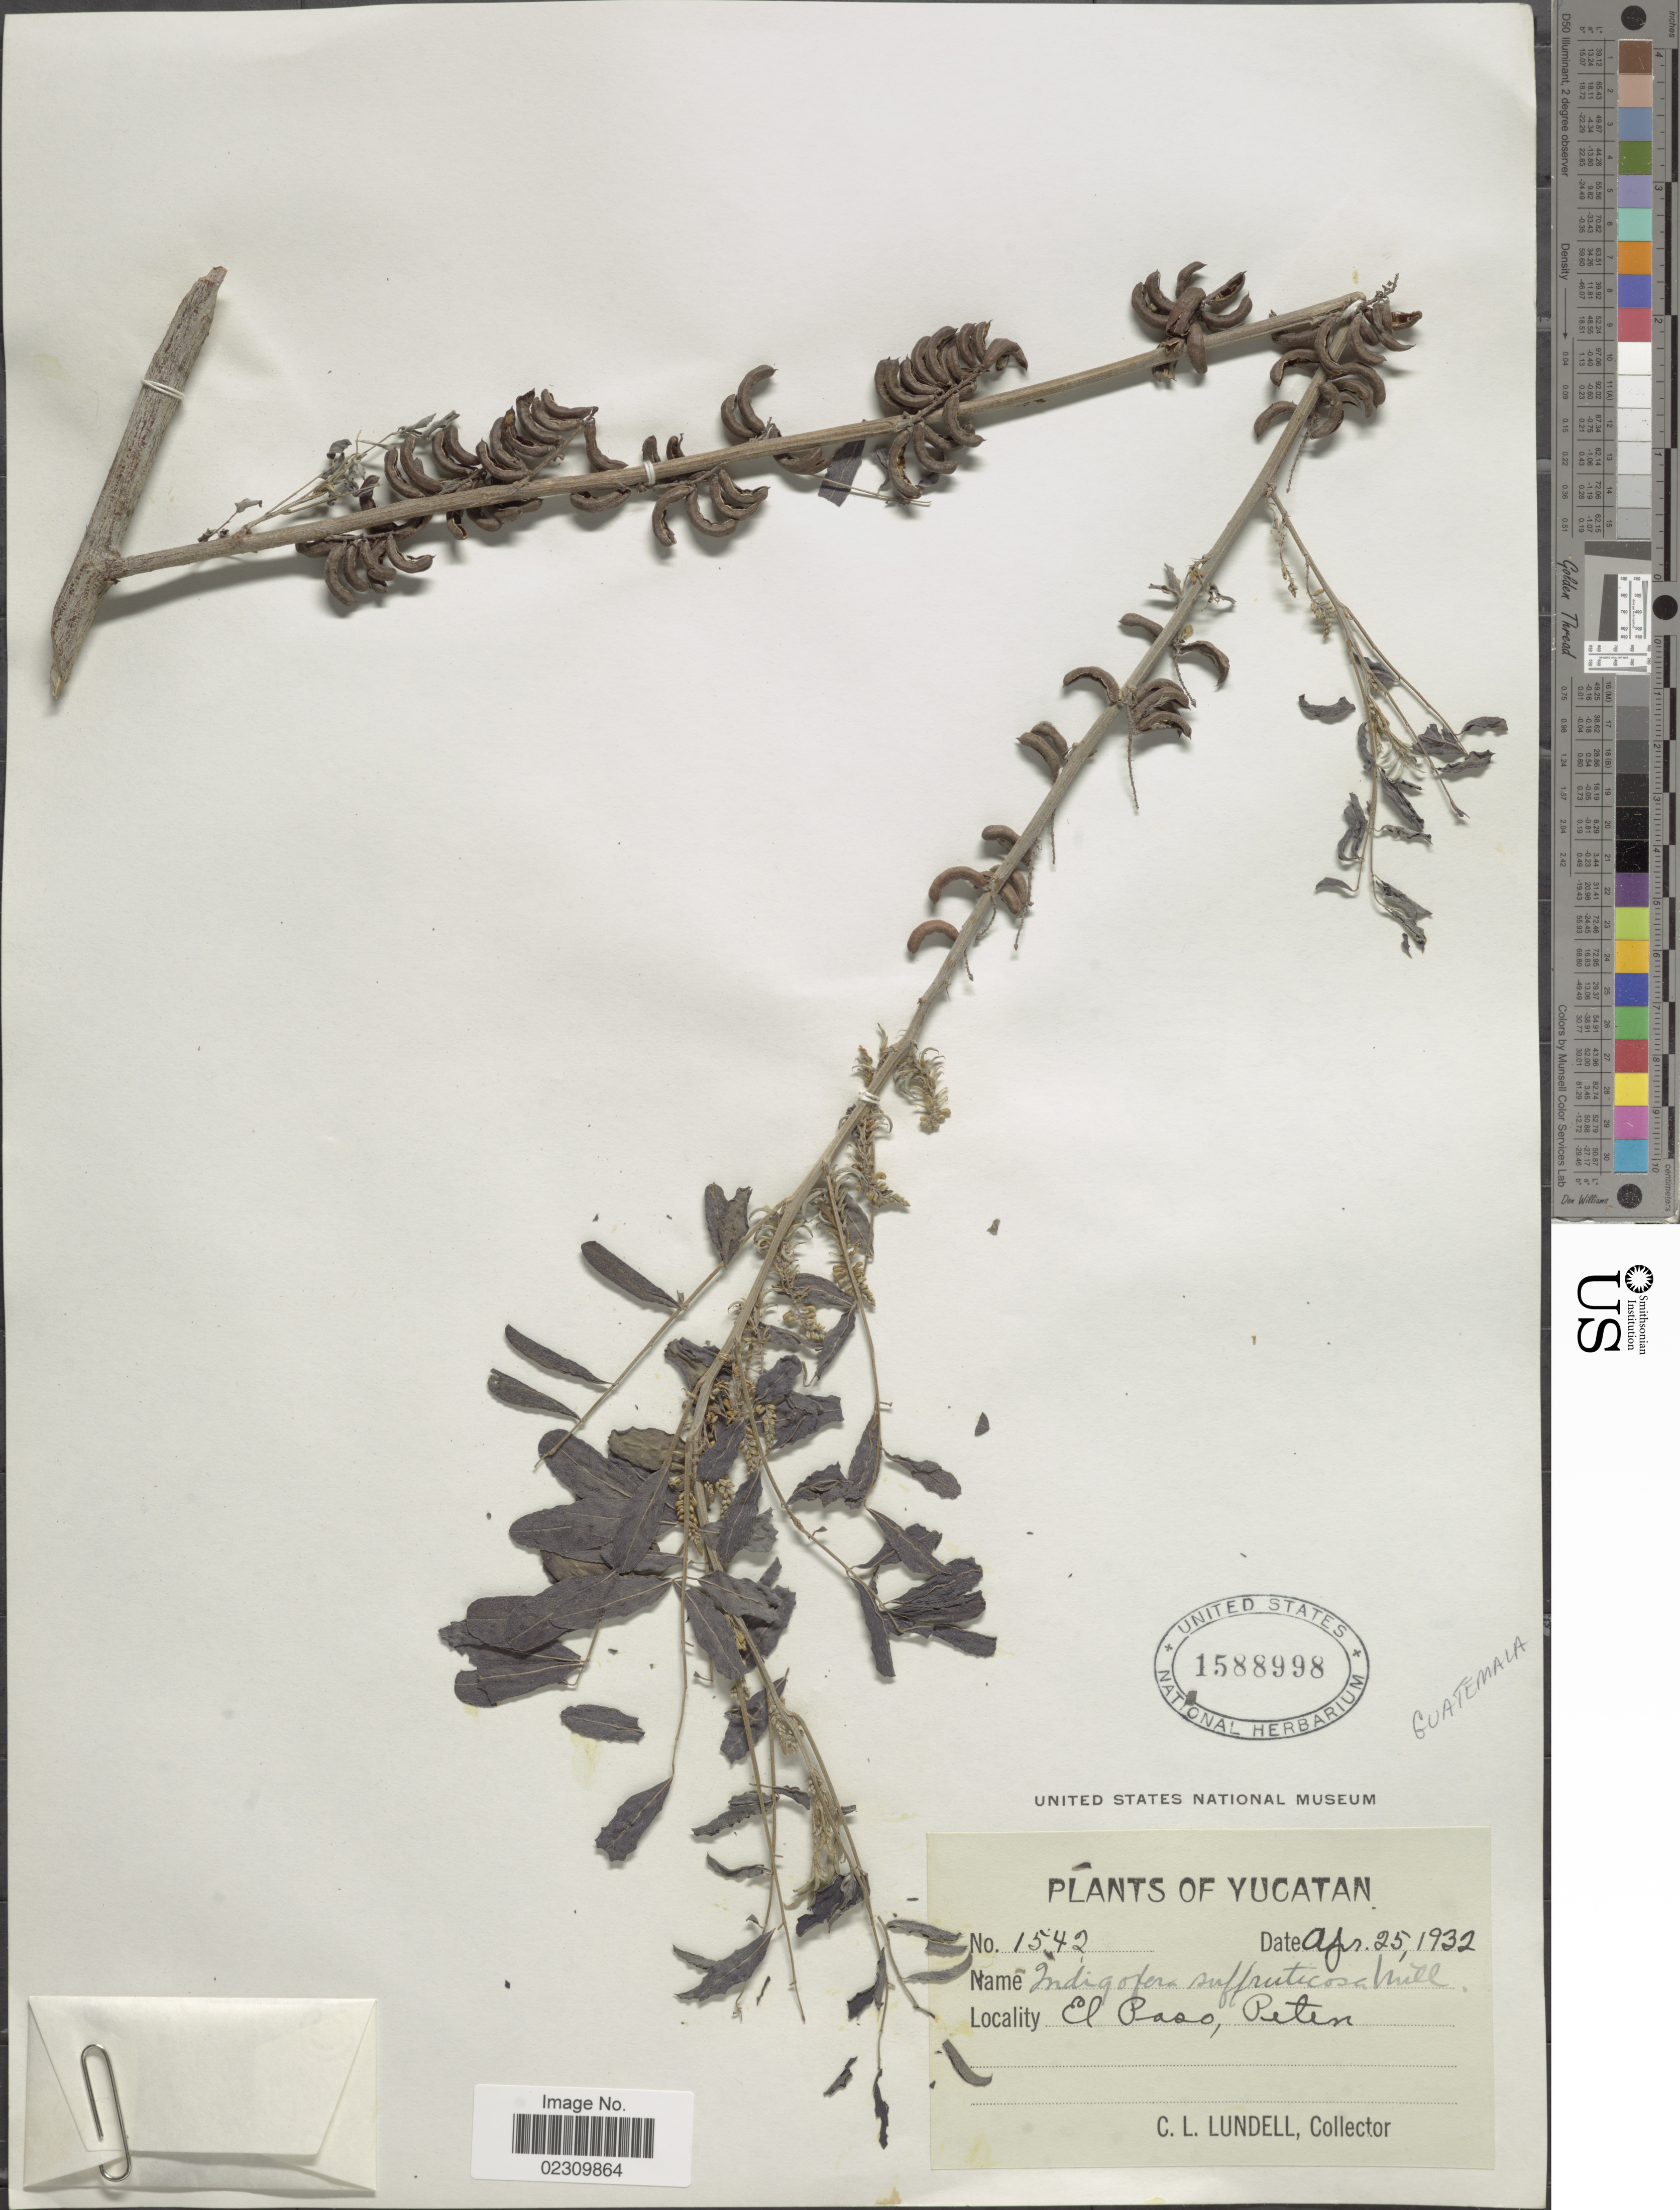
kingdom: Plantae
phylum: Tracheophyta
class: Magnoliopsida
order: Fabales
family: Fabaceae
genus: Indigofera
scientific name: Indigofera suffruticosa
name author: Mill.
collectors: C. L. Lundell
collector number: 1542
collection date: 1932-04-25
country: Guatemala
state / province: El Petén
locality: El Paso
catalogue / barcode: US 1588998